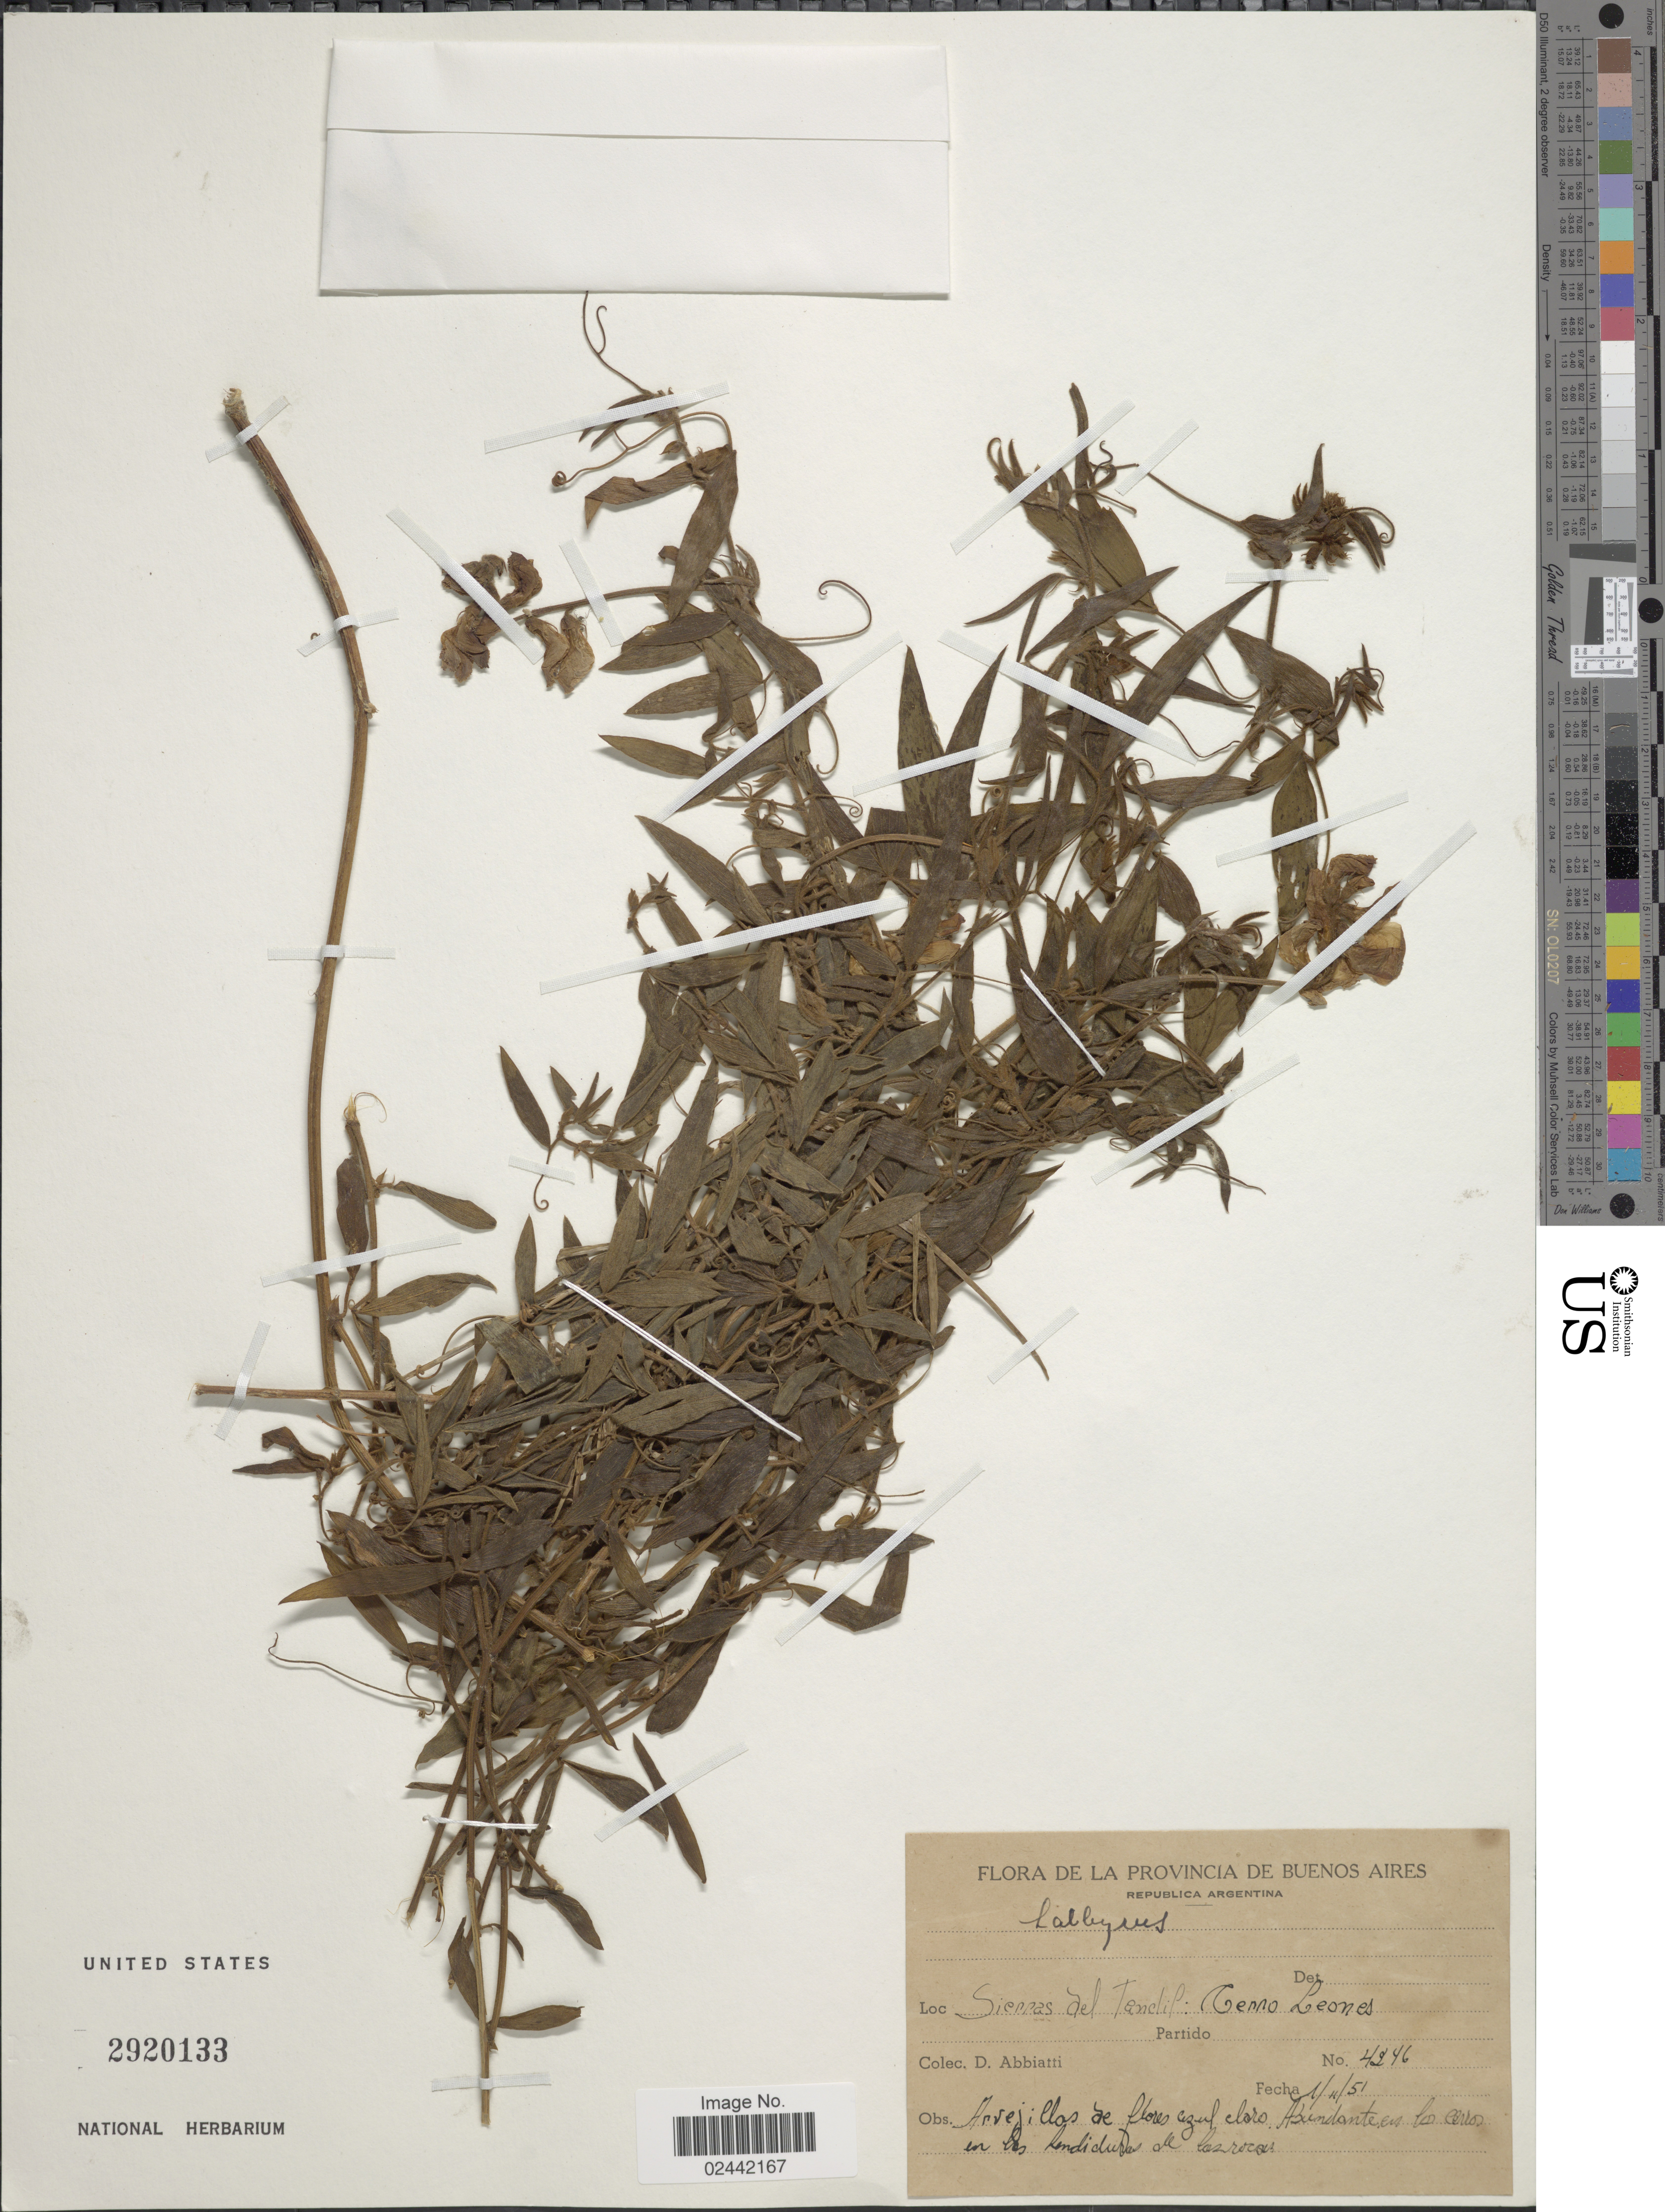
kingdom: Plantae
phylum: Tracheophyta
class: Magnoliopsida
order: Fabales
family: Fabaceae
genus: Lathyrus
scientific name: Lathyrus sp.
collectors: D. Abbiatti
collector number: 4246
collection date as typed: Transcribed d/m/y: 1/11/51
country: Argentina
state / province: Buenos Aires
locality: Sierras del Tandil: Cerro Leones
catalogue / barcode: US 2920133